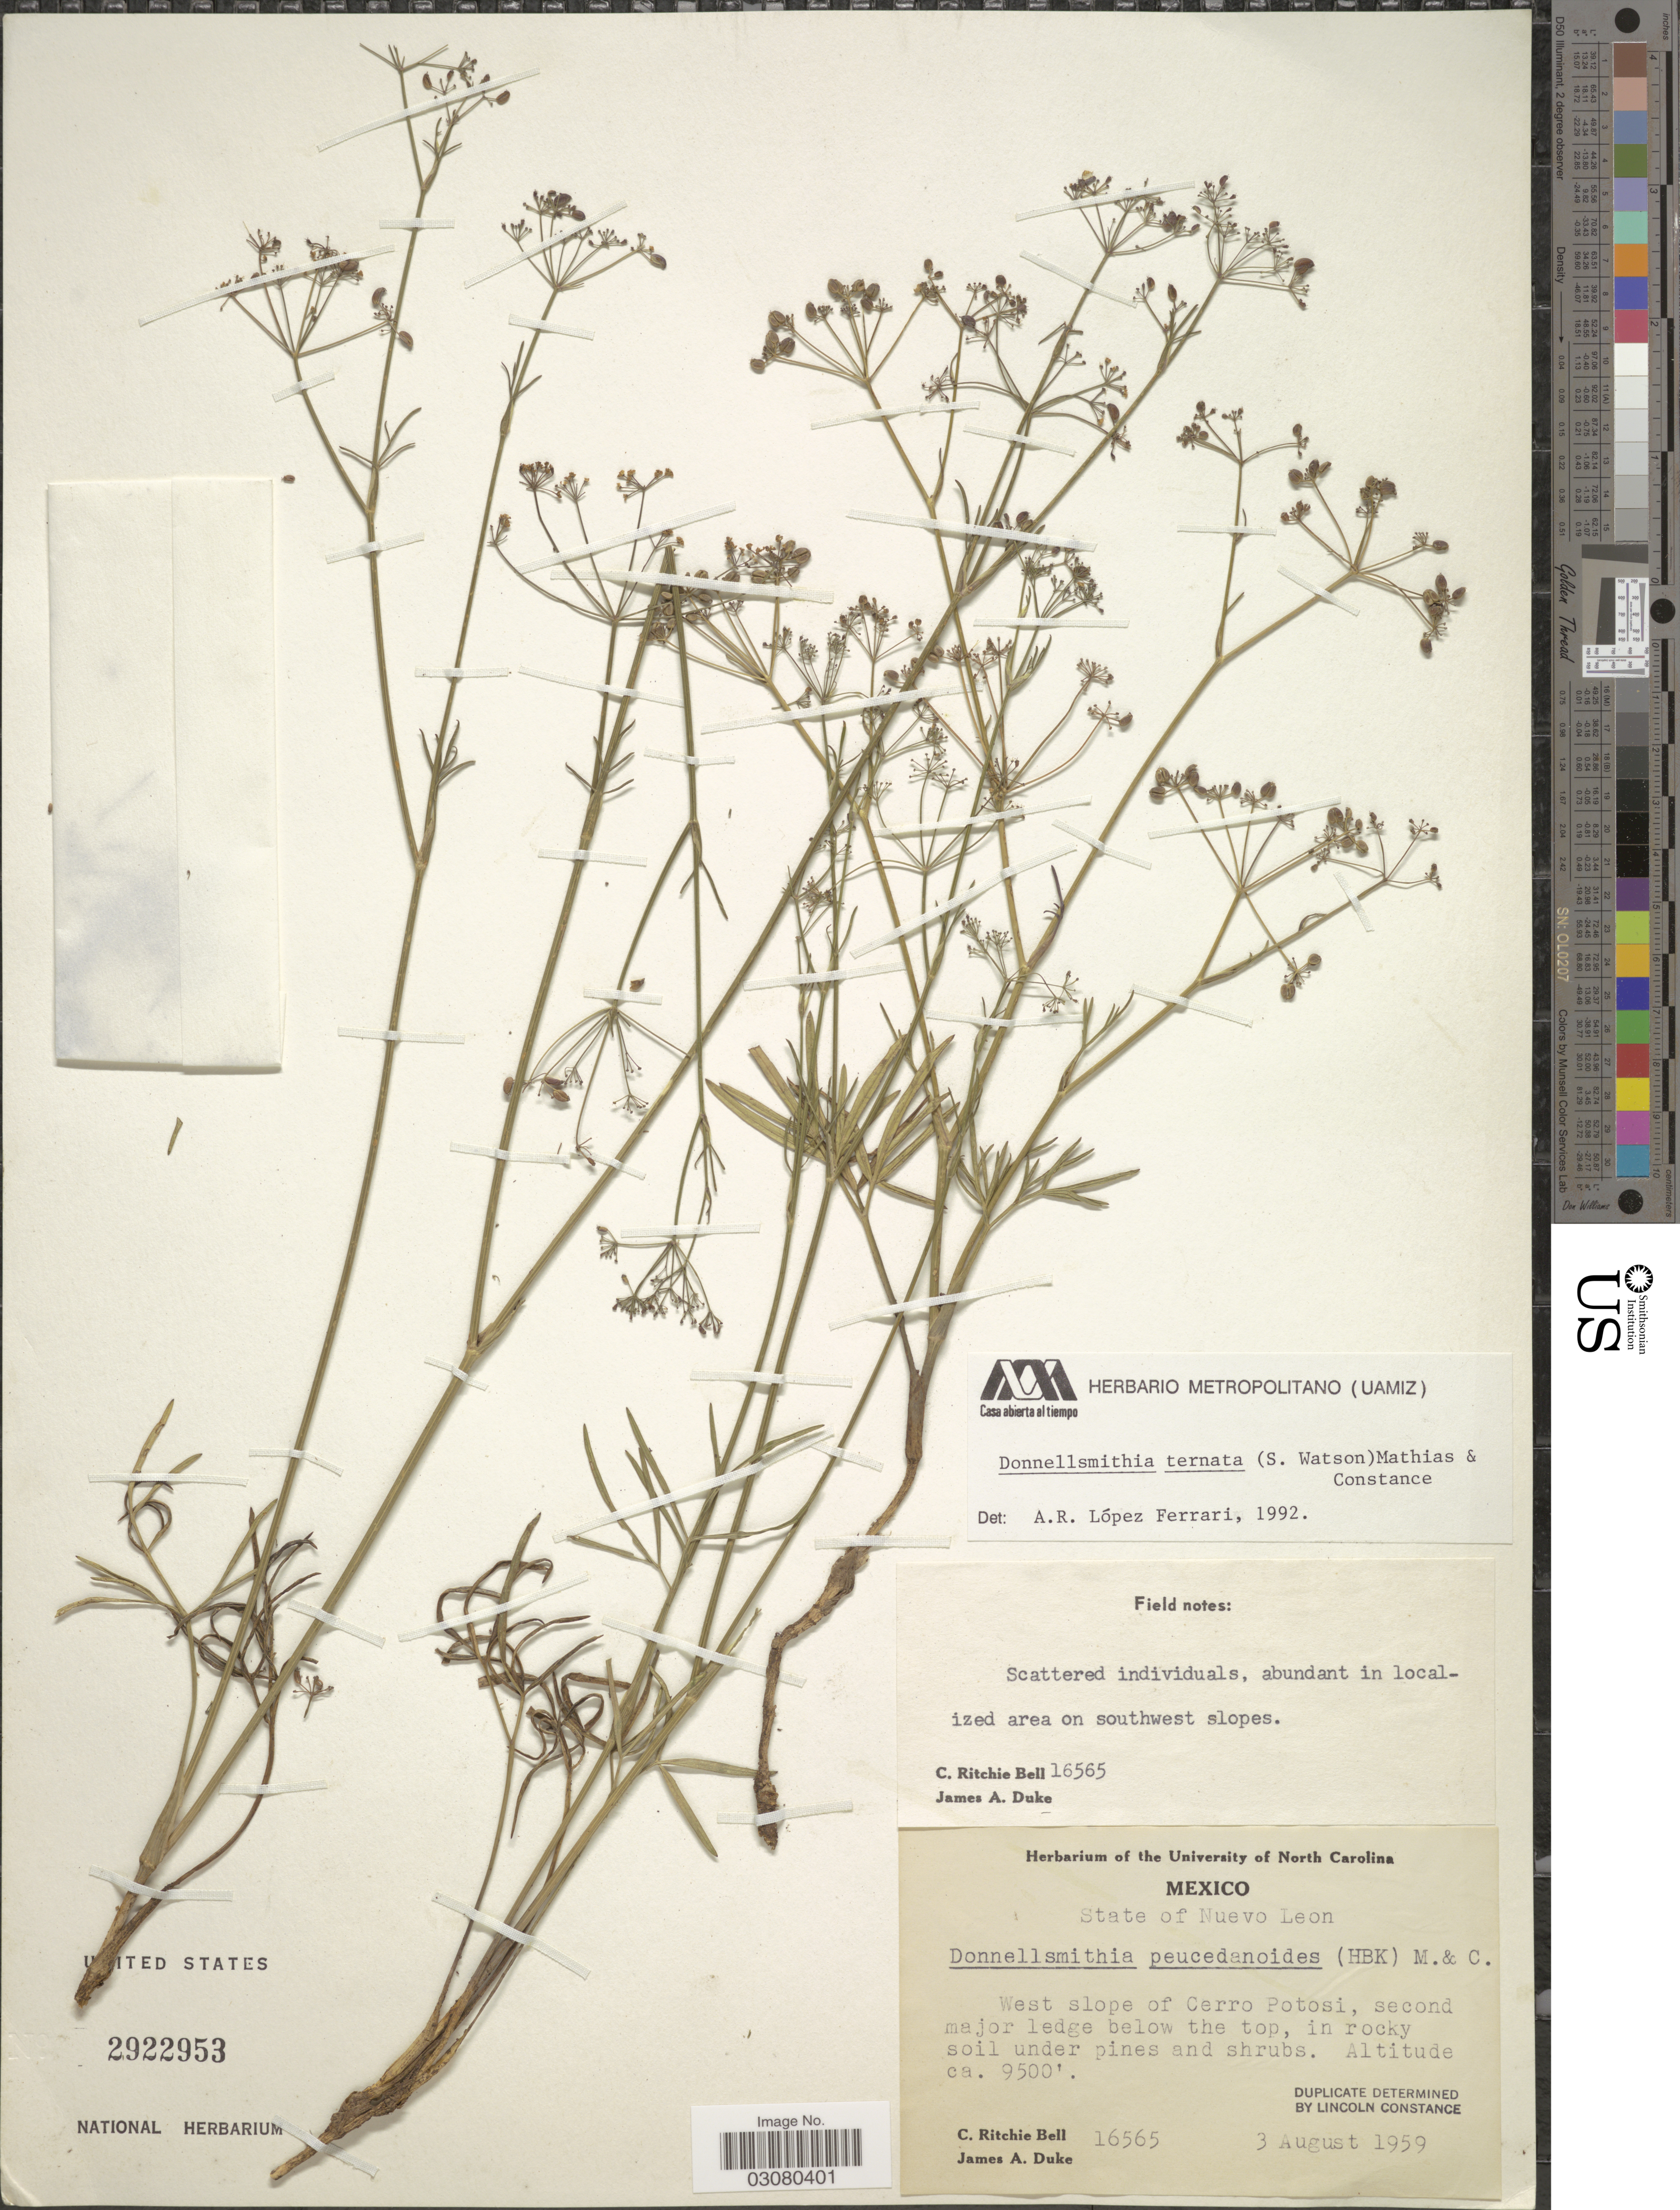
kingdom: Plantae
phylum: Tracheophyta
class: Magnoliopsida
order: Apiales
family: Apiaceae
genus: Donnellsmithia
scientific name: Donnellsmithia ternata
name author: (S. Watson) Mathias & Constance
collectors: C. R. Bell & J. A. Duke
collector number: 16565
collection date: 1959-08-03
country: Mexico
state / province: Nuevo León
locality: West slope of Cerro Potosi, second major ledge below the top, in rocky soil under pines and shrubs.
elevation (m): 2896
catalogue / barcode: US 2922953